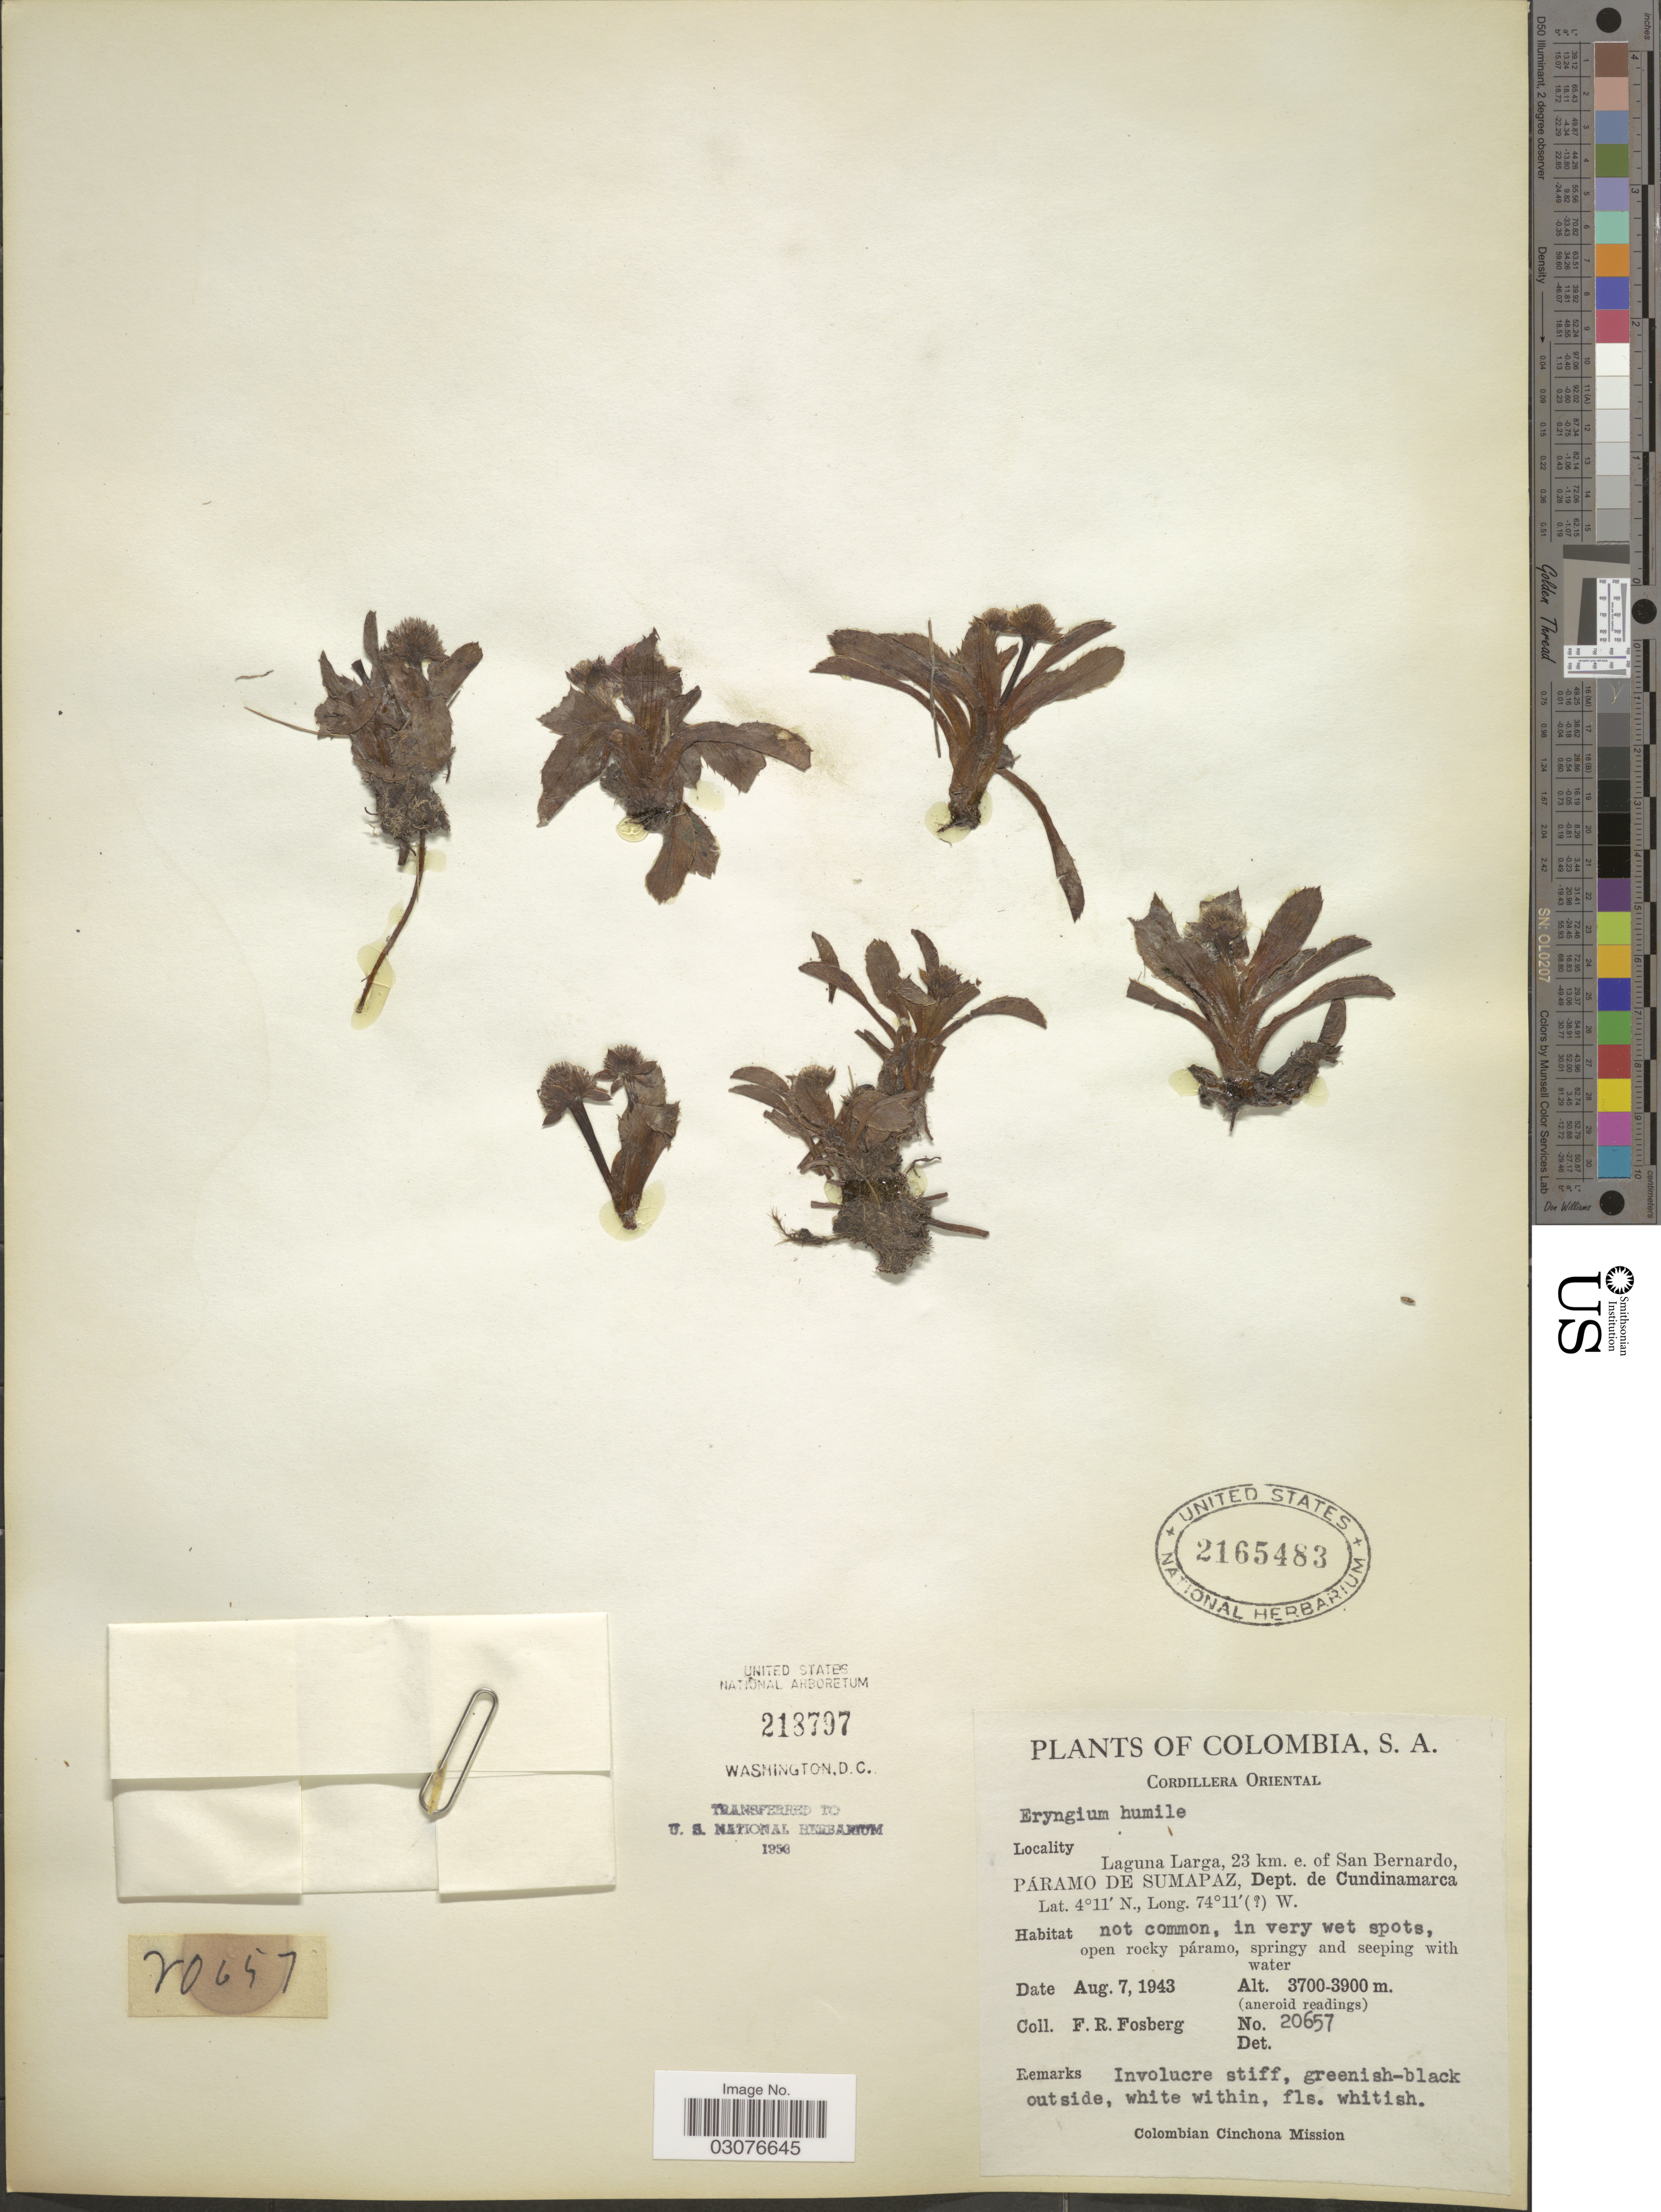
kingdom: Plantae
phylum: Tracheophyta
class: Magnoliopsida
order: Apiales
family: Apiaceae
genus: Eryngium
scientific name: Eryngium humile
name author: Cav.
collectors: F. R. Fosberg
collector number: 20657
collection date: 1943-08-07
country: Colombia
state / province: Cundinamarca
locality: Cordillera Oriental, Laguna Larga, 23 km. e. of San Bernardo, Páramo De Sumapaz, Dept. de Cundinamarca.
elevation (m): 3700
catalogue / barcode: US 218797